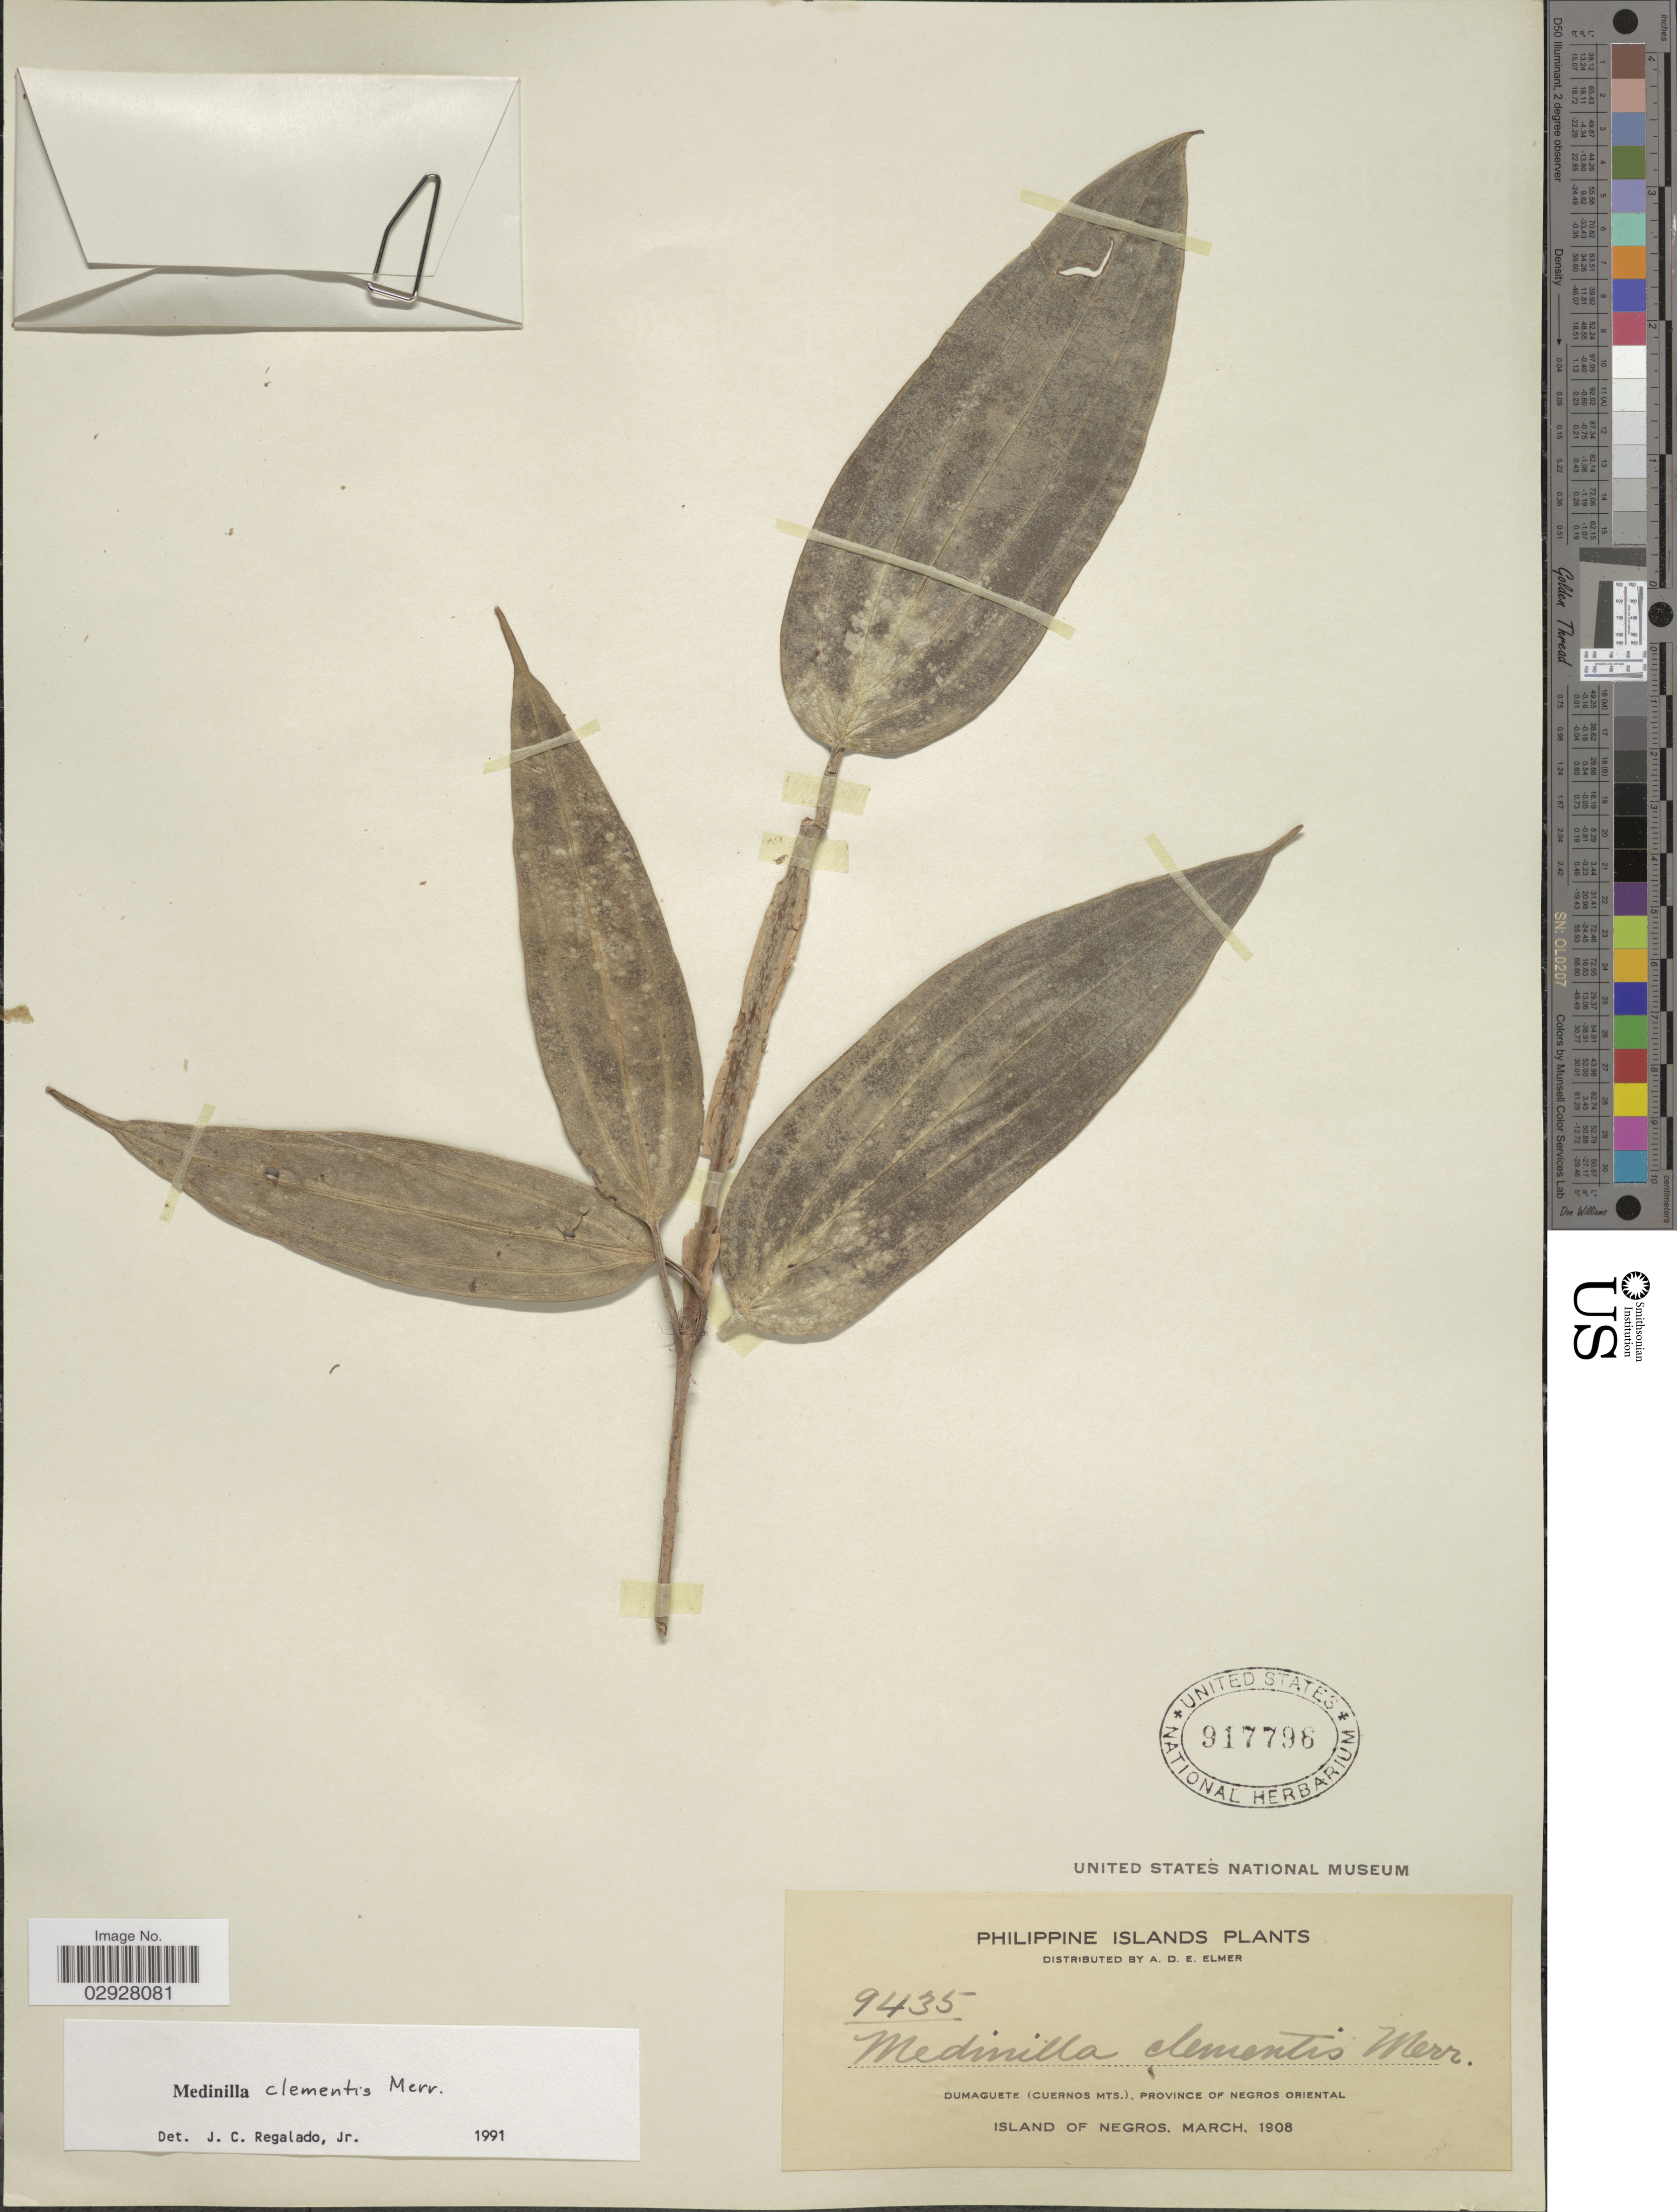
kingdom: Plantae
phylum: Tracheophyta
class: Magnoliopsida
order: Myrtales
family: Melastomataceae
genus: Medinilla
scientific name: Medinilla clementis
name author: Merr.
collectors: A. D. E. Elmer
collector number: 9435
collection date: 1908-03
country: Philippines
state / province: Central Visayas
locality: Dumaguete (Cuernos Mts.) Province of Negros Oriental, Island of Negros.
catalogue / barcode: US 917796